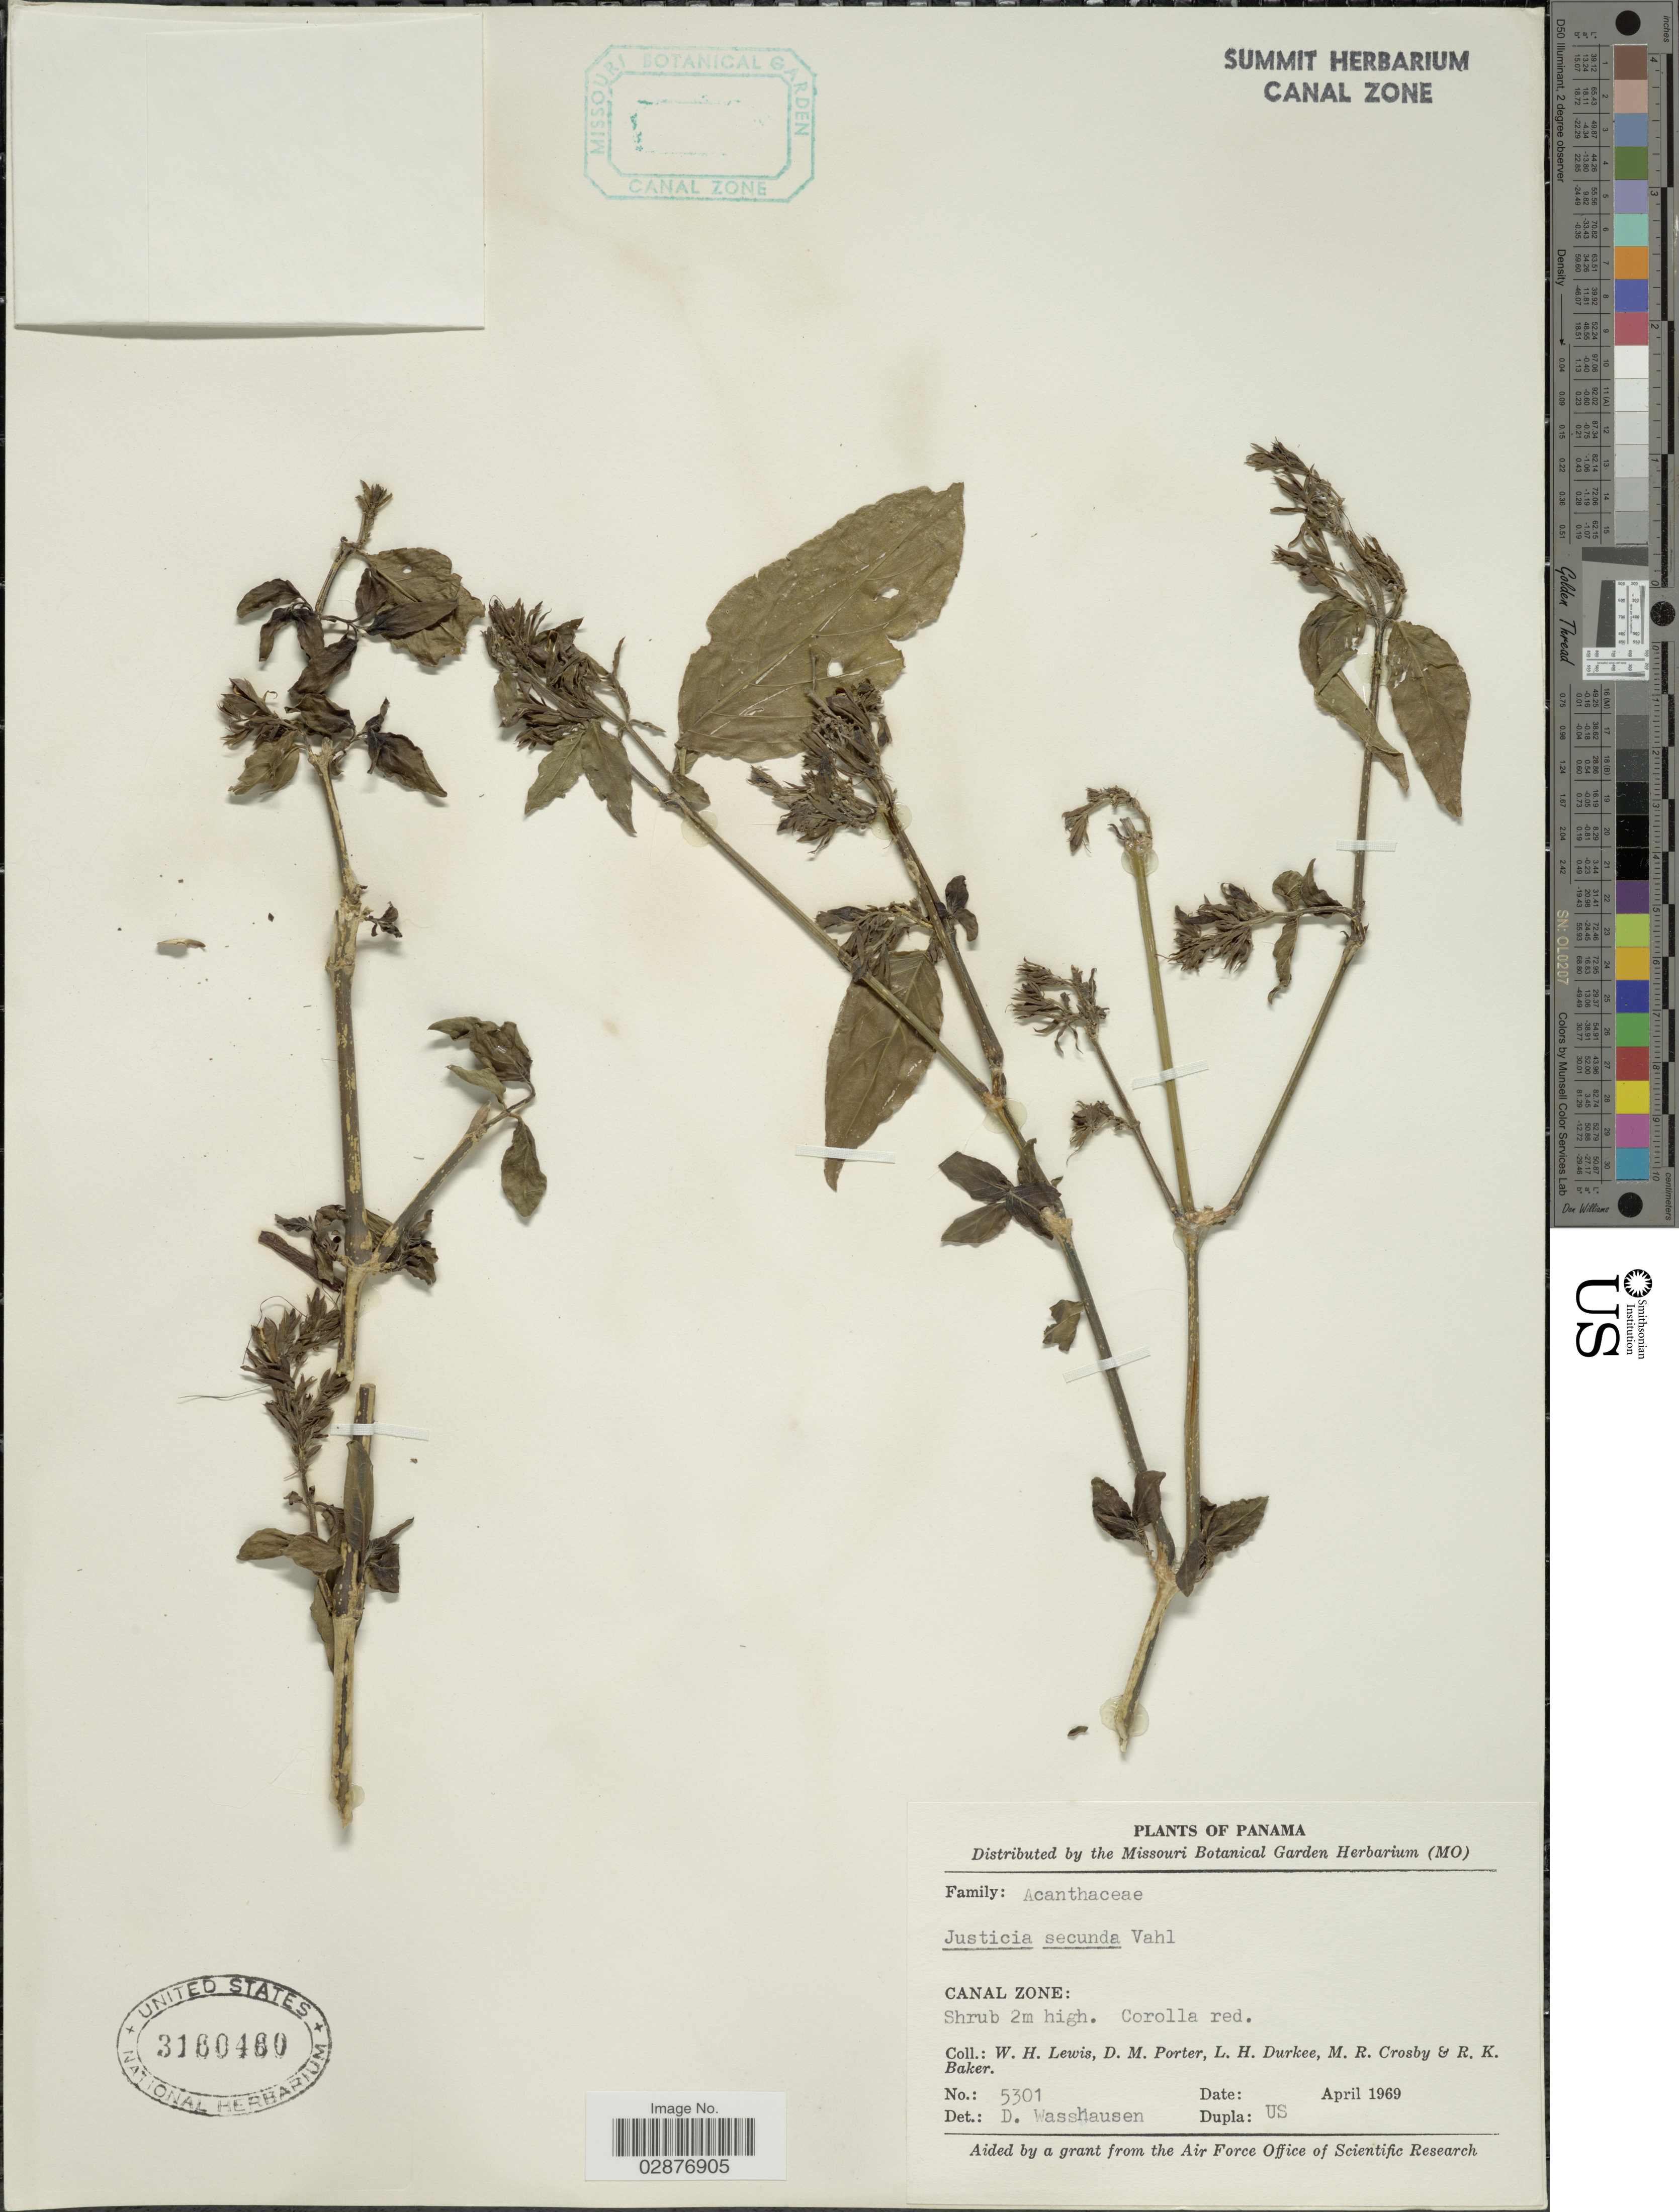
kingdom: Plantae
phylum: Tracheophyta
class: Magnoliopsida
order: Lamiales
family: Acanthaceae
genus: Justicia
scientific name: Justicia secunda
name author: Vahl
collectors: W. H. Lewis, D. Porter, L. H. Durkee, M. R. Crosby & R. K. Baker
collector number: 5301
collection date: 1969-04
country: Panama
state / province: Colón / Panamá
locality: Canal Zone.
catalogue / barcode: US 3160460